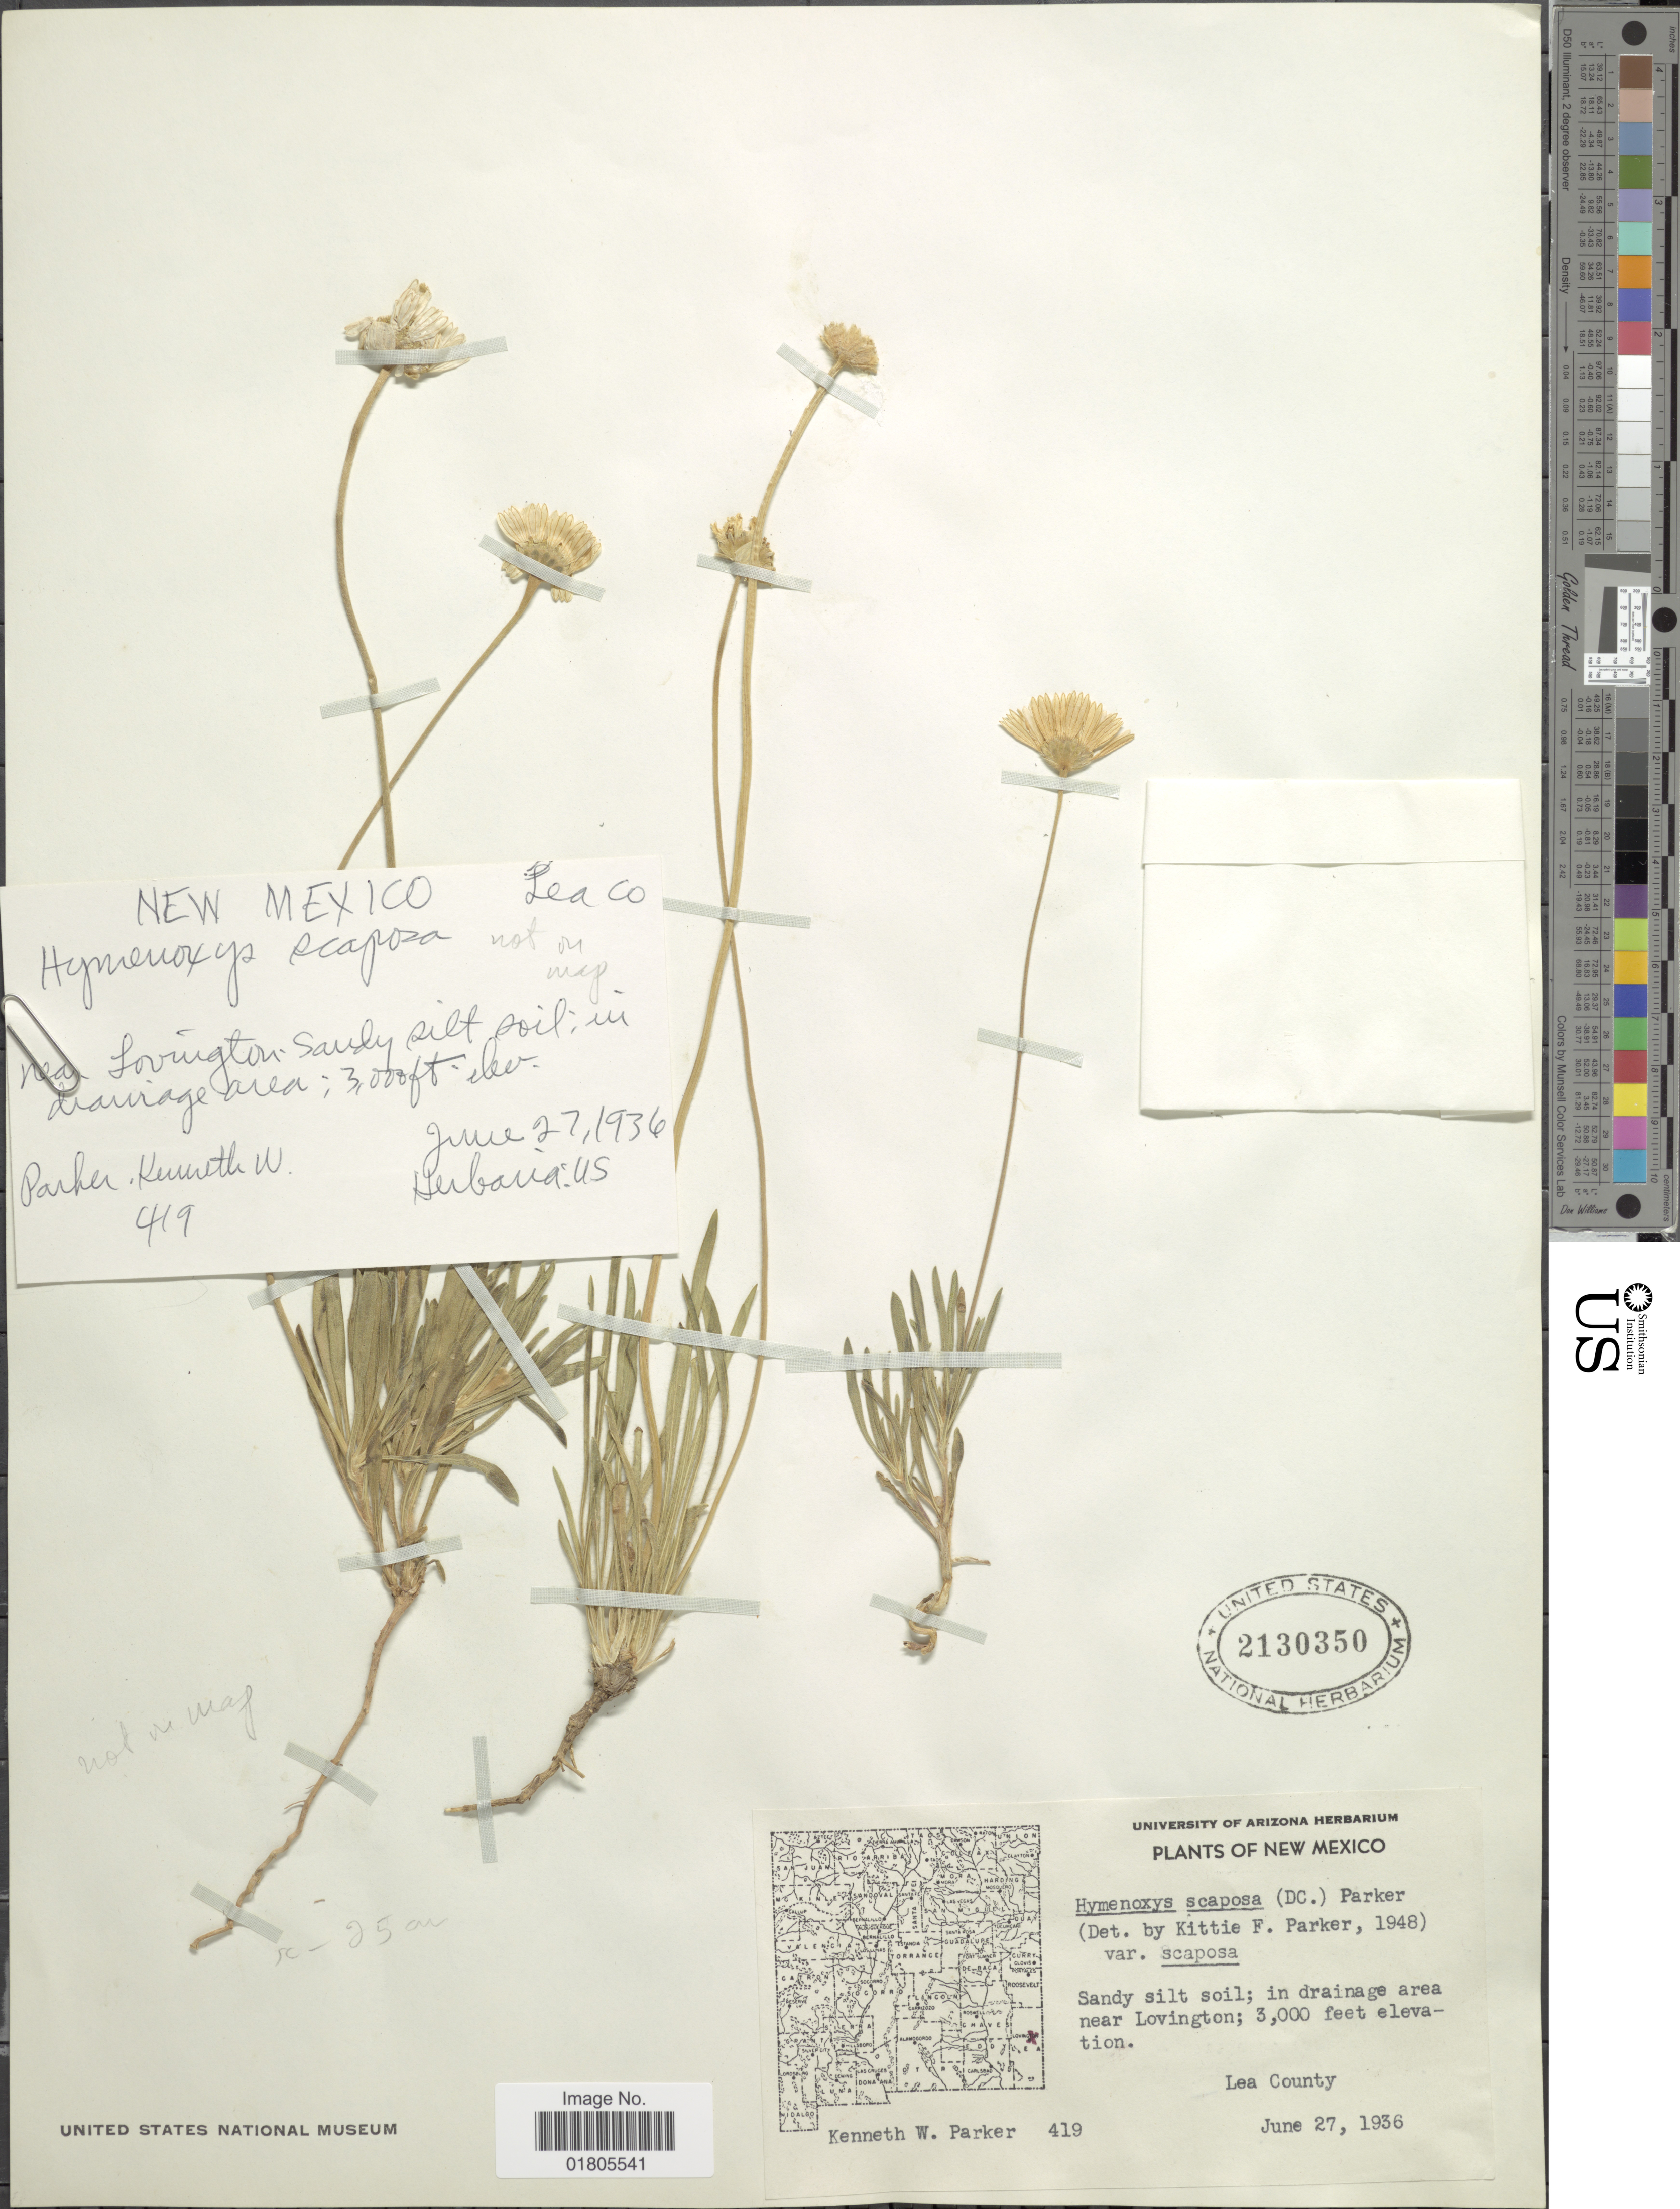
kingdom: Plantae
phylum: Tracheophyta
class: Magnoliopsida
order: Asterales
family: Asteraceae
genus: Actinea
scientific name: Actinea scaposa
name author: (DC.) Kuntze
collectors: K. Parker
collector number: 419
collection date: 1936-06-27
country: United States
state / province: New Mexico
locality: In drainage area near Lovington. Lea County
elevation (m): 914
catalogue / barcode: US 2130350